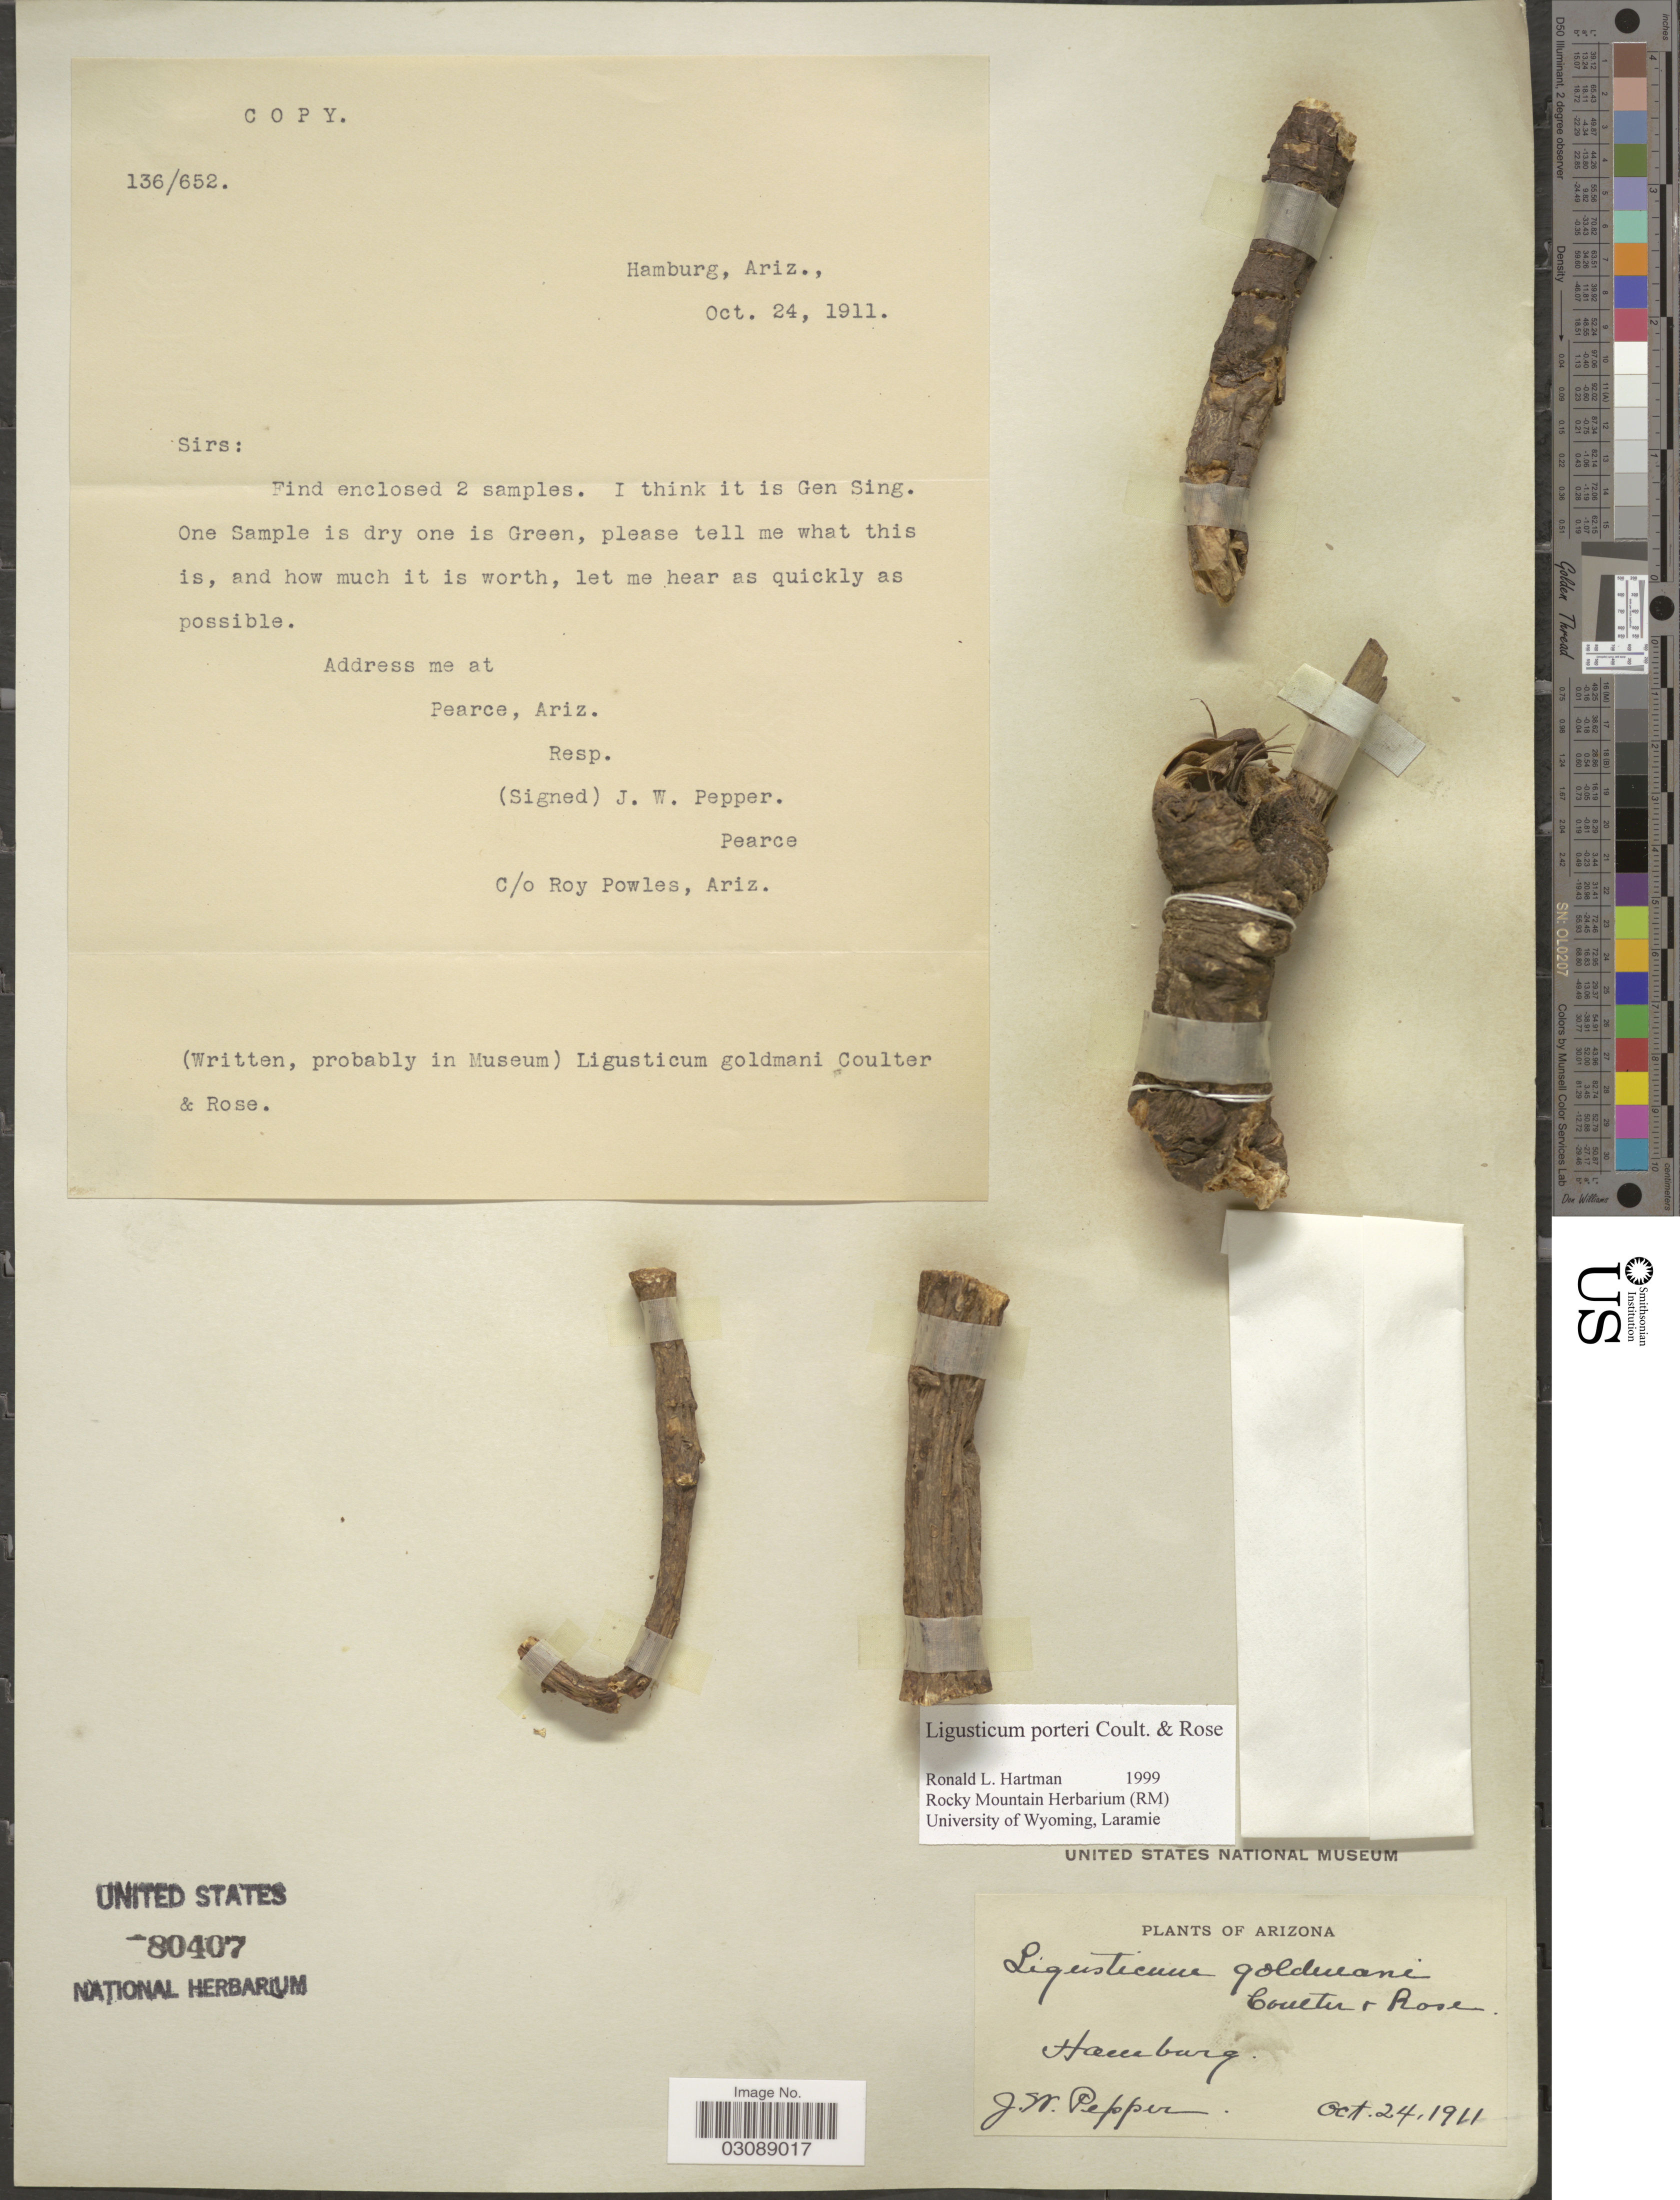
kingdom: Plantae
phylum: Tracheophyta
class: Magnoliopsida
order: Apiales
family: Apiaceae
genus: Ligusticum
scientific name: Ligusticum porteri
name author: J.M. Coult. & Rose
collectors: J. Pepper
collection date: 1911-10-24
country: United States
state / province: Arizona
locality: Hamburg.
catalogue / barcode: US 80407